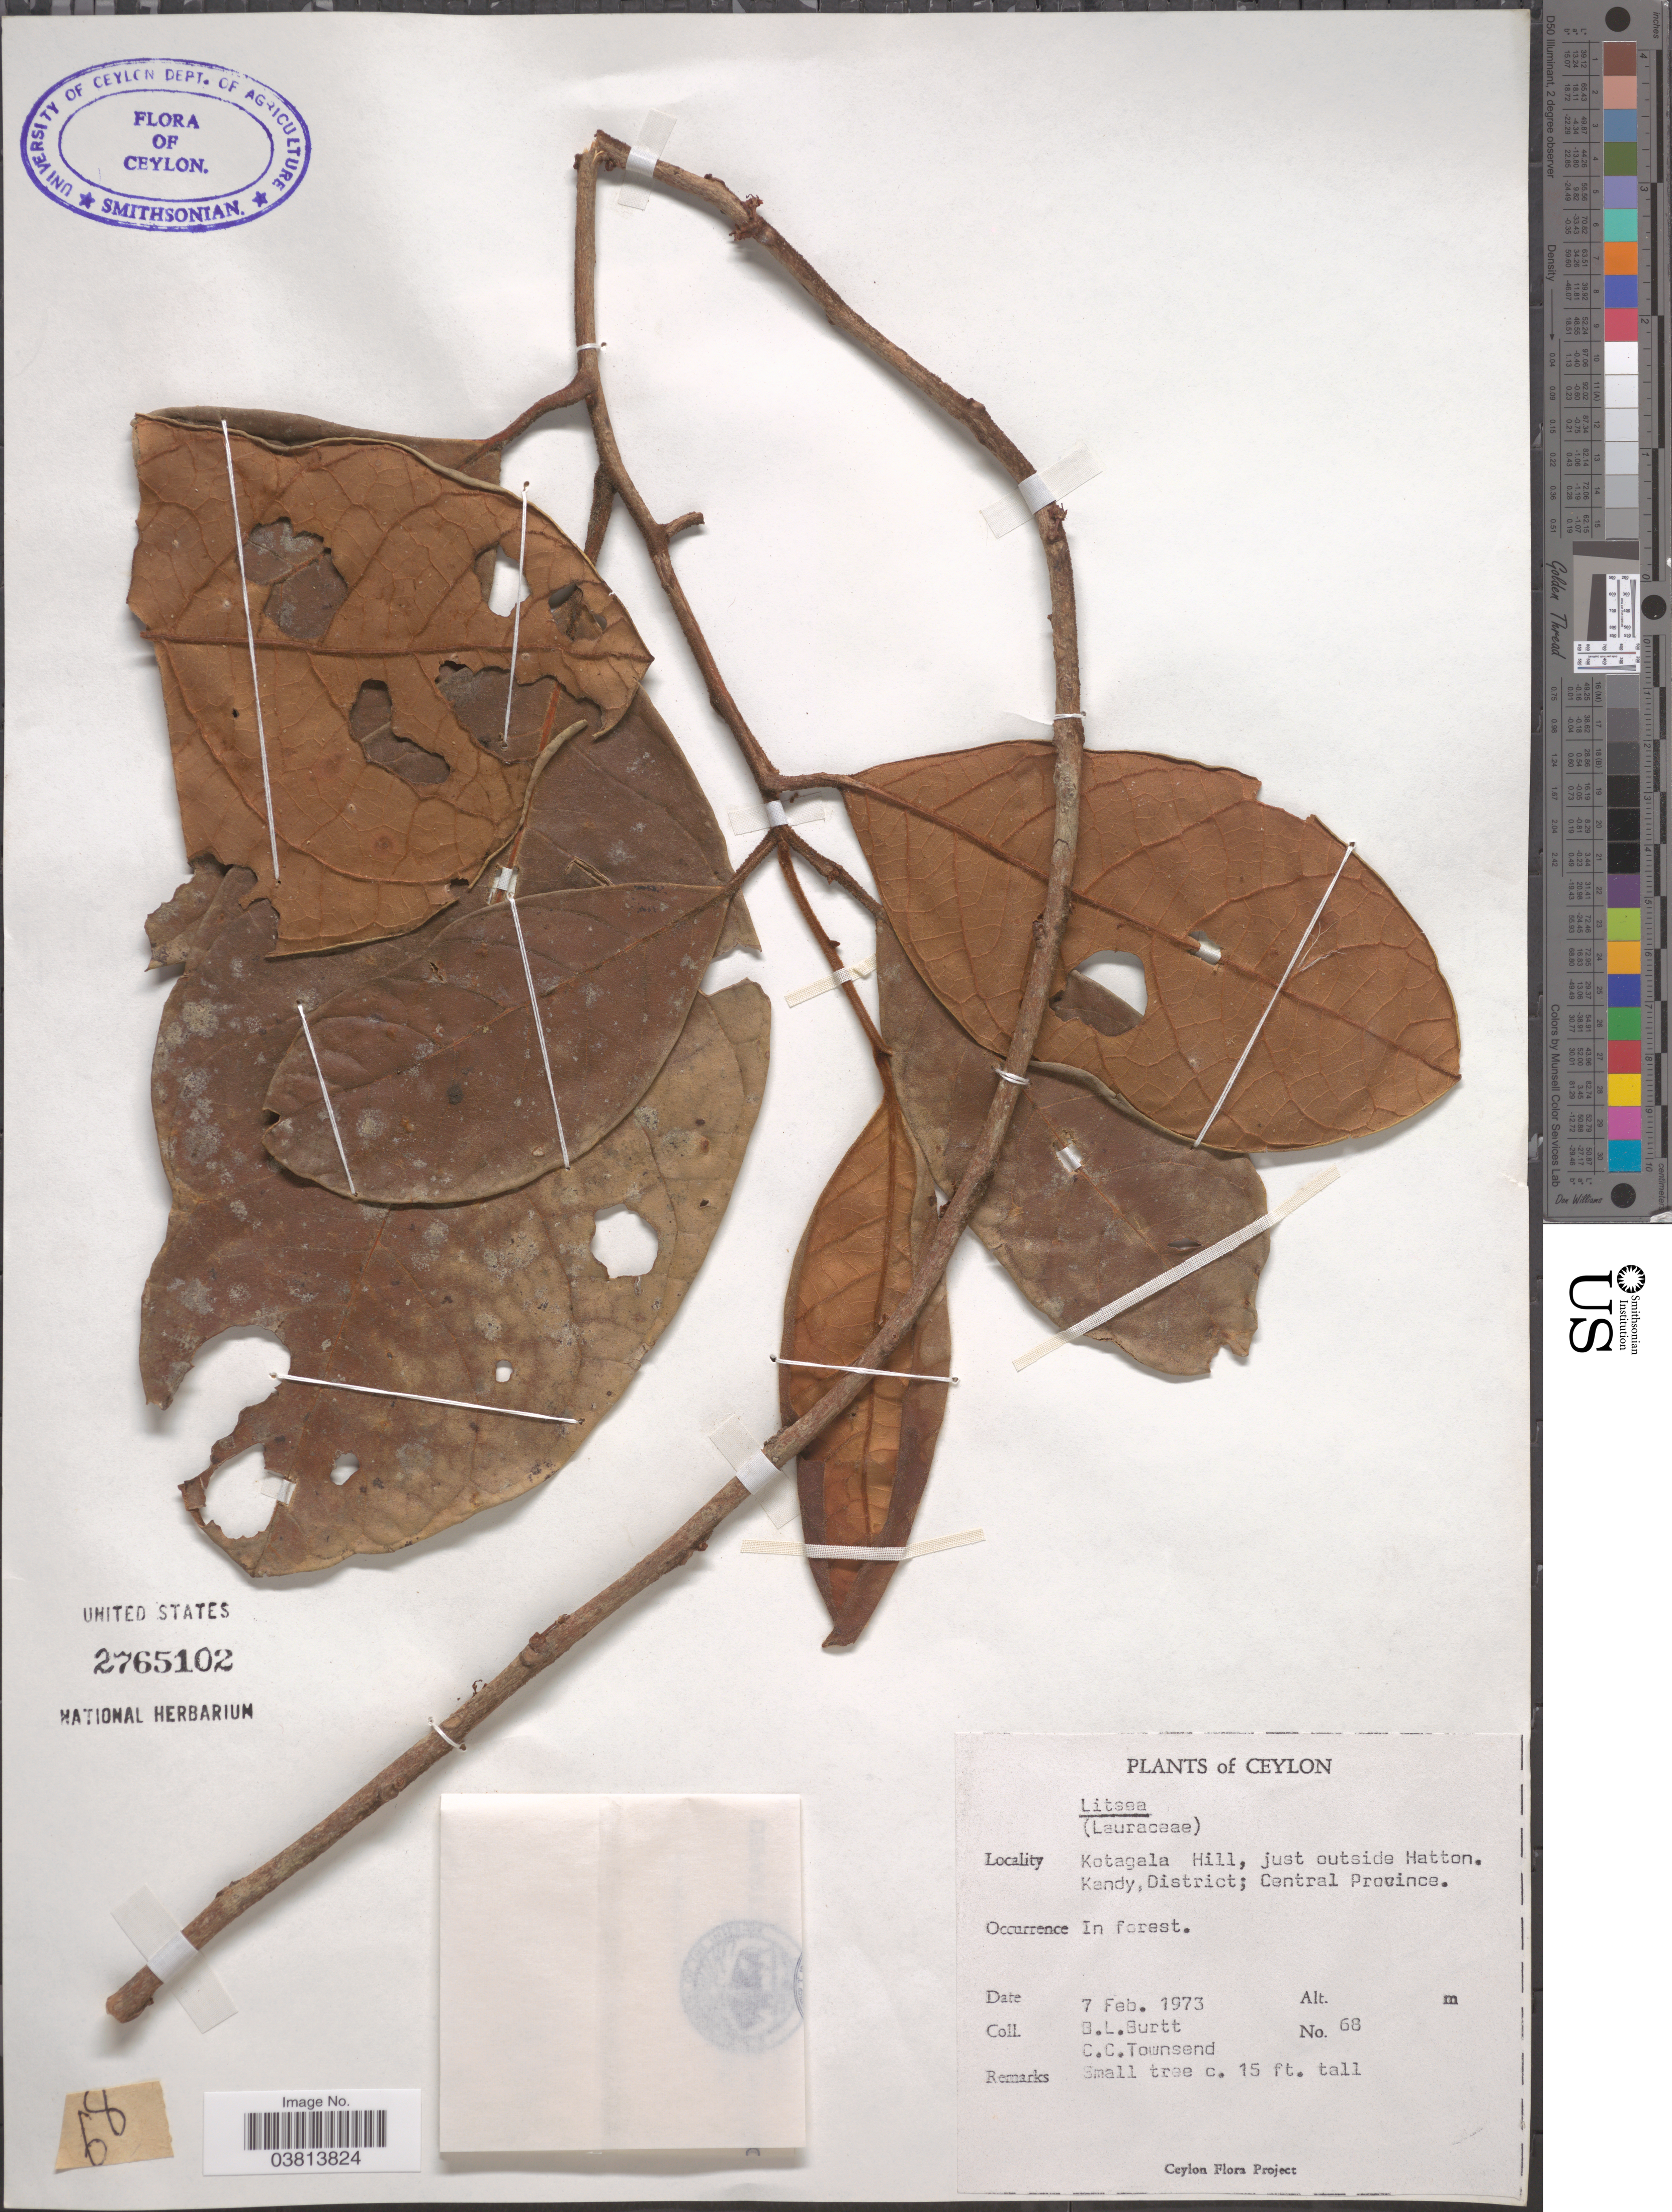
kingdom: Plantae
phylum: Tracheophyta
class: Magnoliopsida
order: Laurales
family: Lauraceae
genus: Litsea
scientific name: Litsea sp.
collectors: B. L. Burtt & C. Townsand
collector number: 68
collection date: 1973-02-07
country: Sri Lanka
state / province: Central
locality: Ceylon. Kotagala Hill, just outside Hatton. Kandy, District.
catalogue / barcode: US 2765102